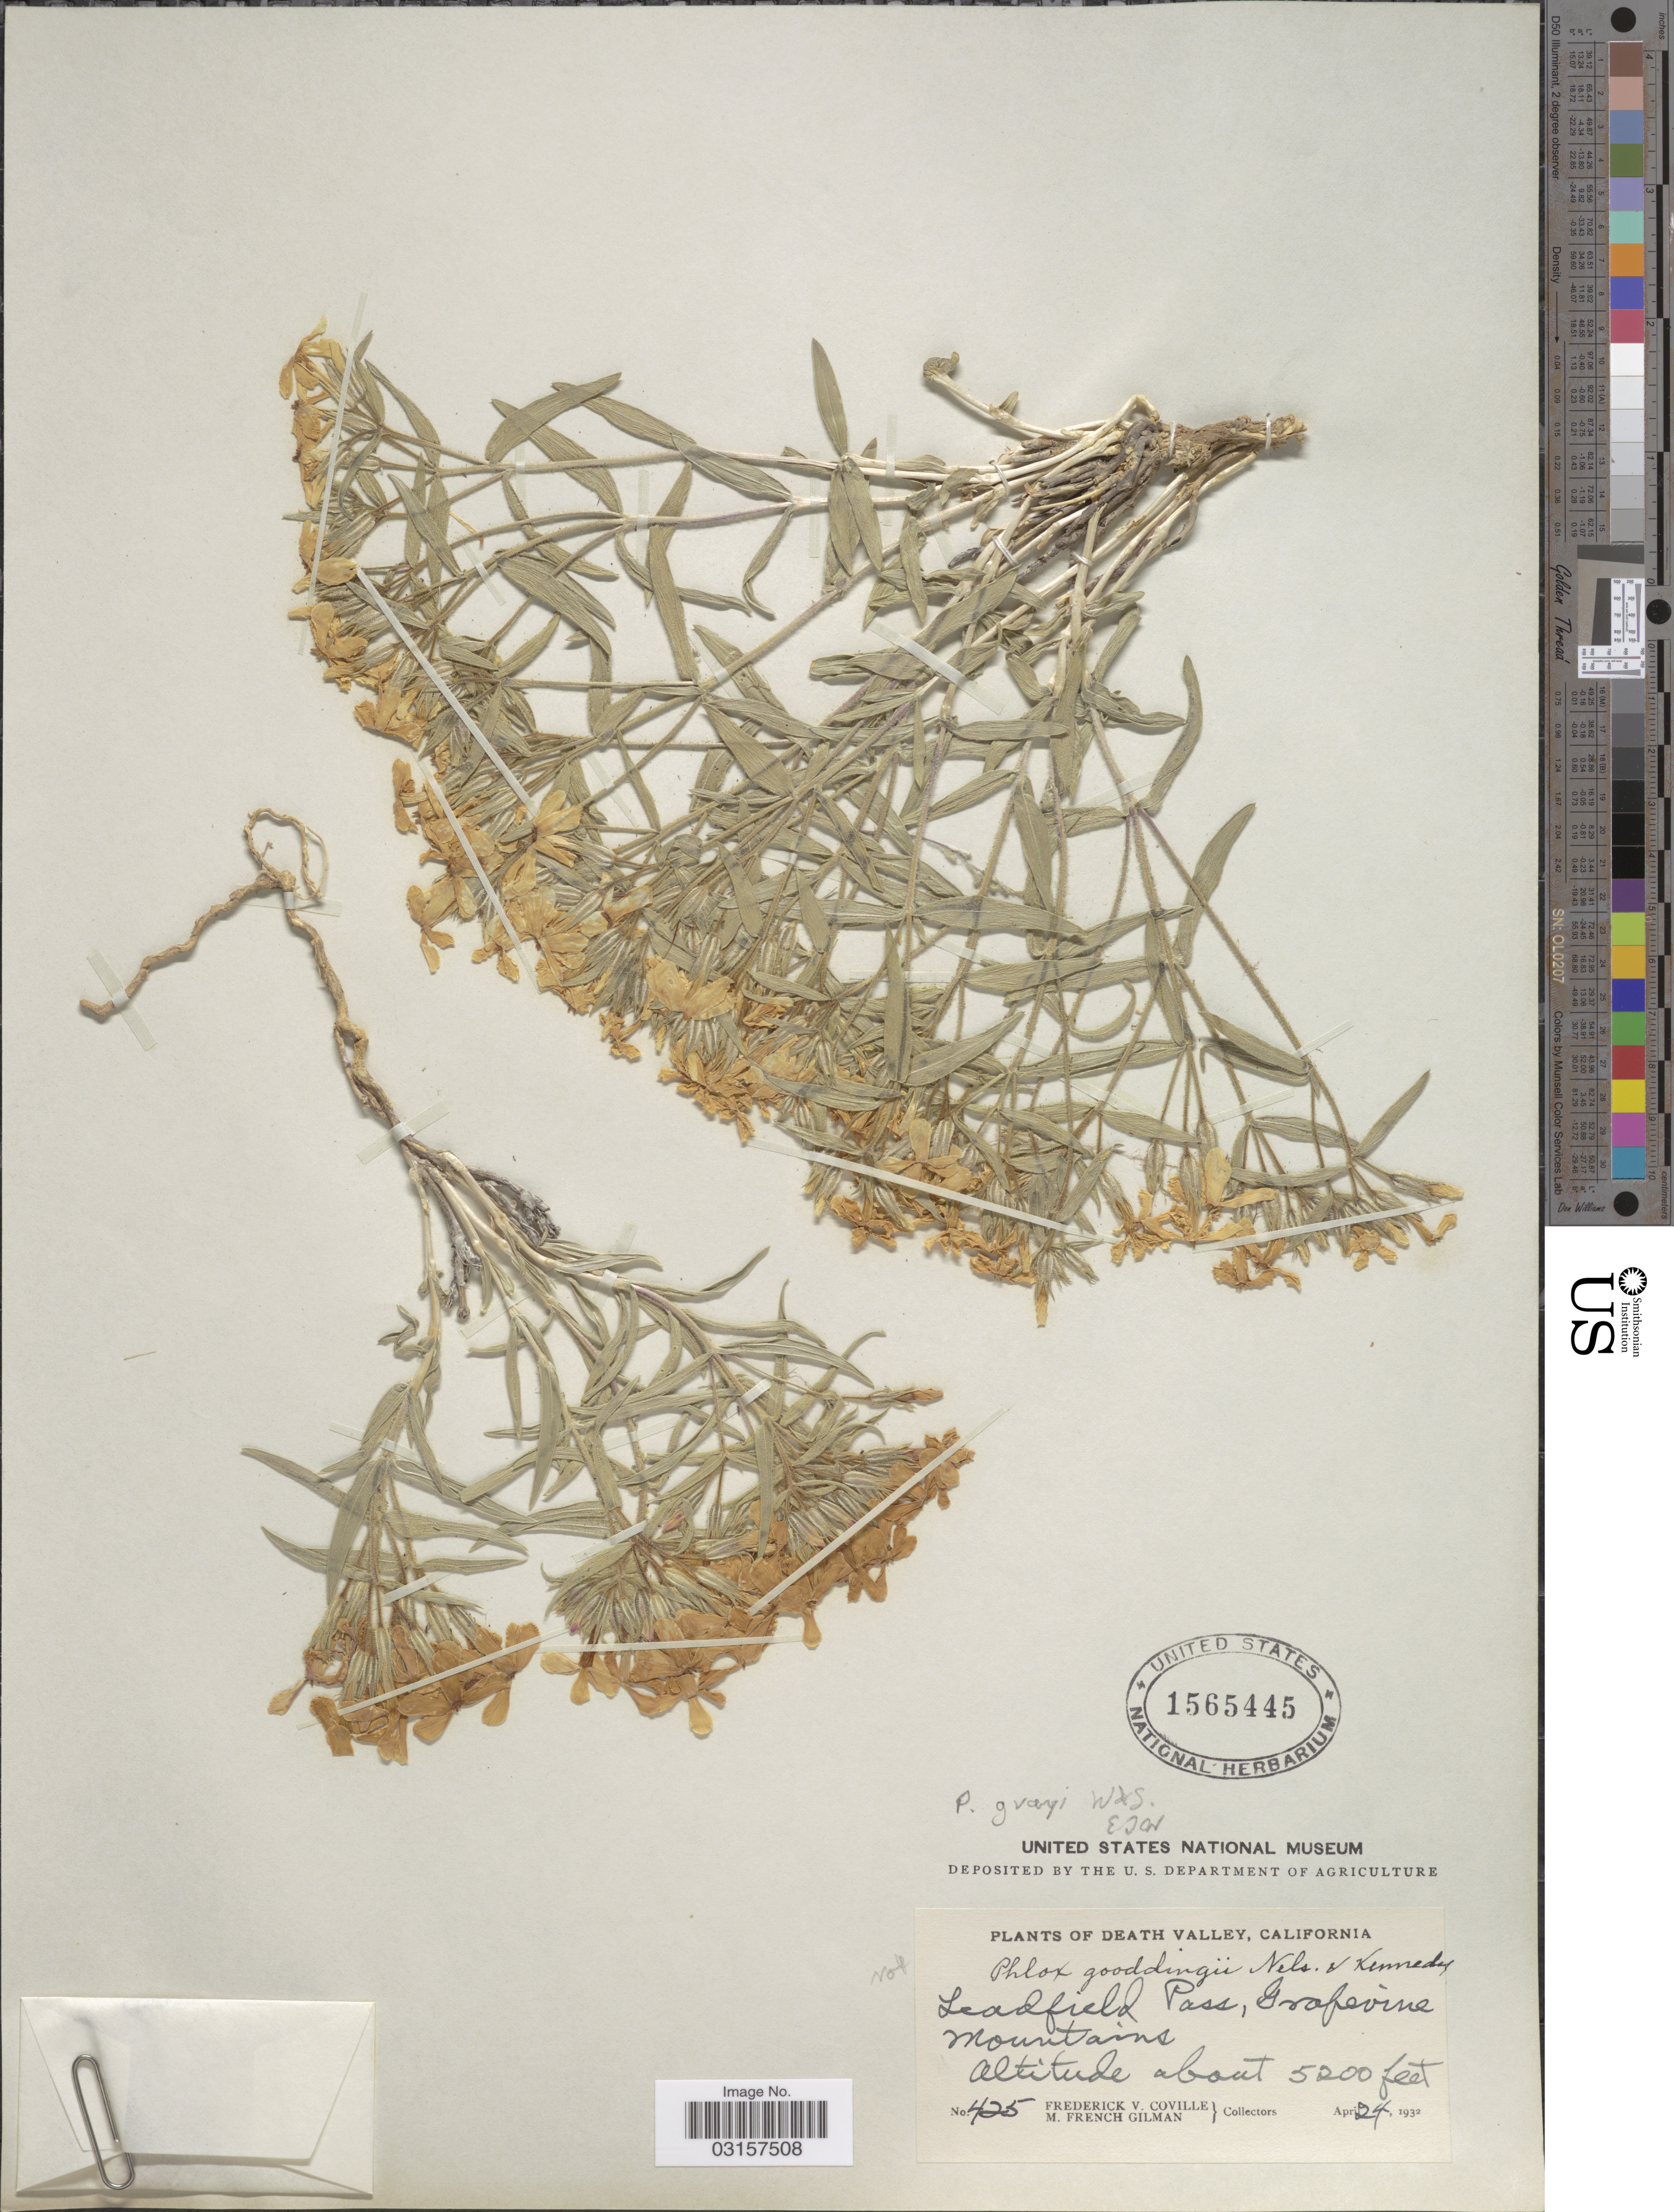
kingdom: Plantae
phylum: Tracheophyta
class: Magnoliopsida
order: Ericales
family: Polemoniaceae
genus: Phlox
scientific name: Phlox stansburyi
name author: (Torr.) A. Heller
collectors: F. V. Coville & M. F. Gilman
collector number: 425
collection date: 1932-04-24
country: United States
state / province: California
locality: Death Valley, Leadfield Pass, Grapevine Mountains.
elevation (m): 1585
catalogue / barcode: US 1565445